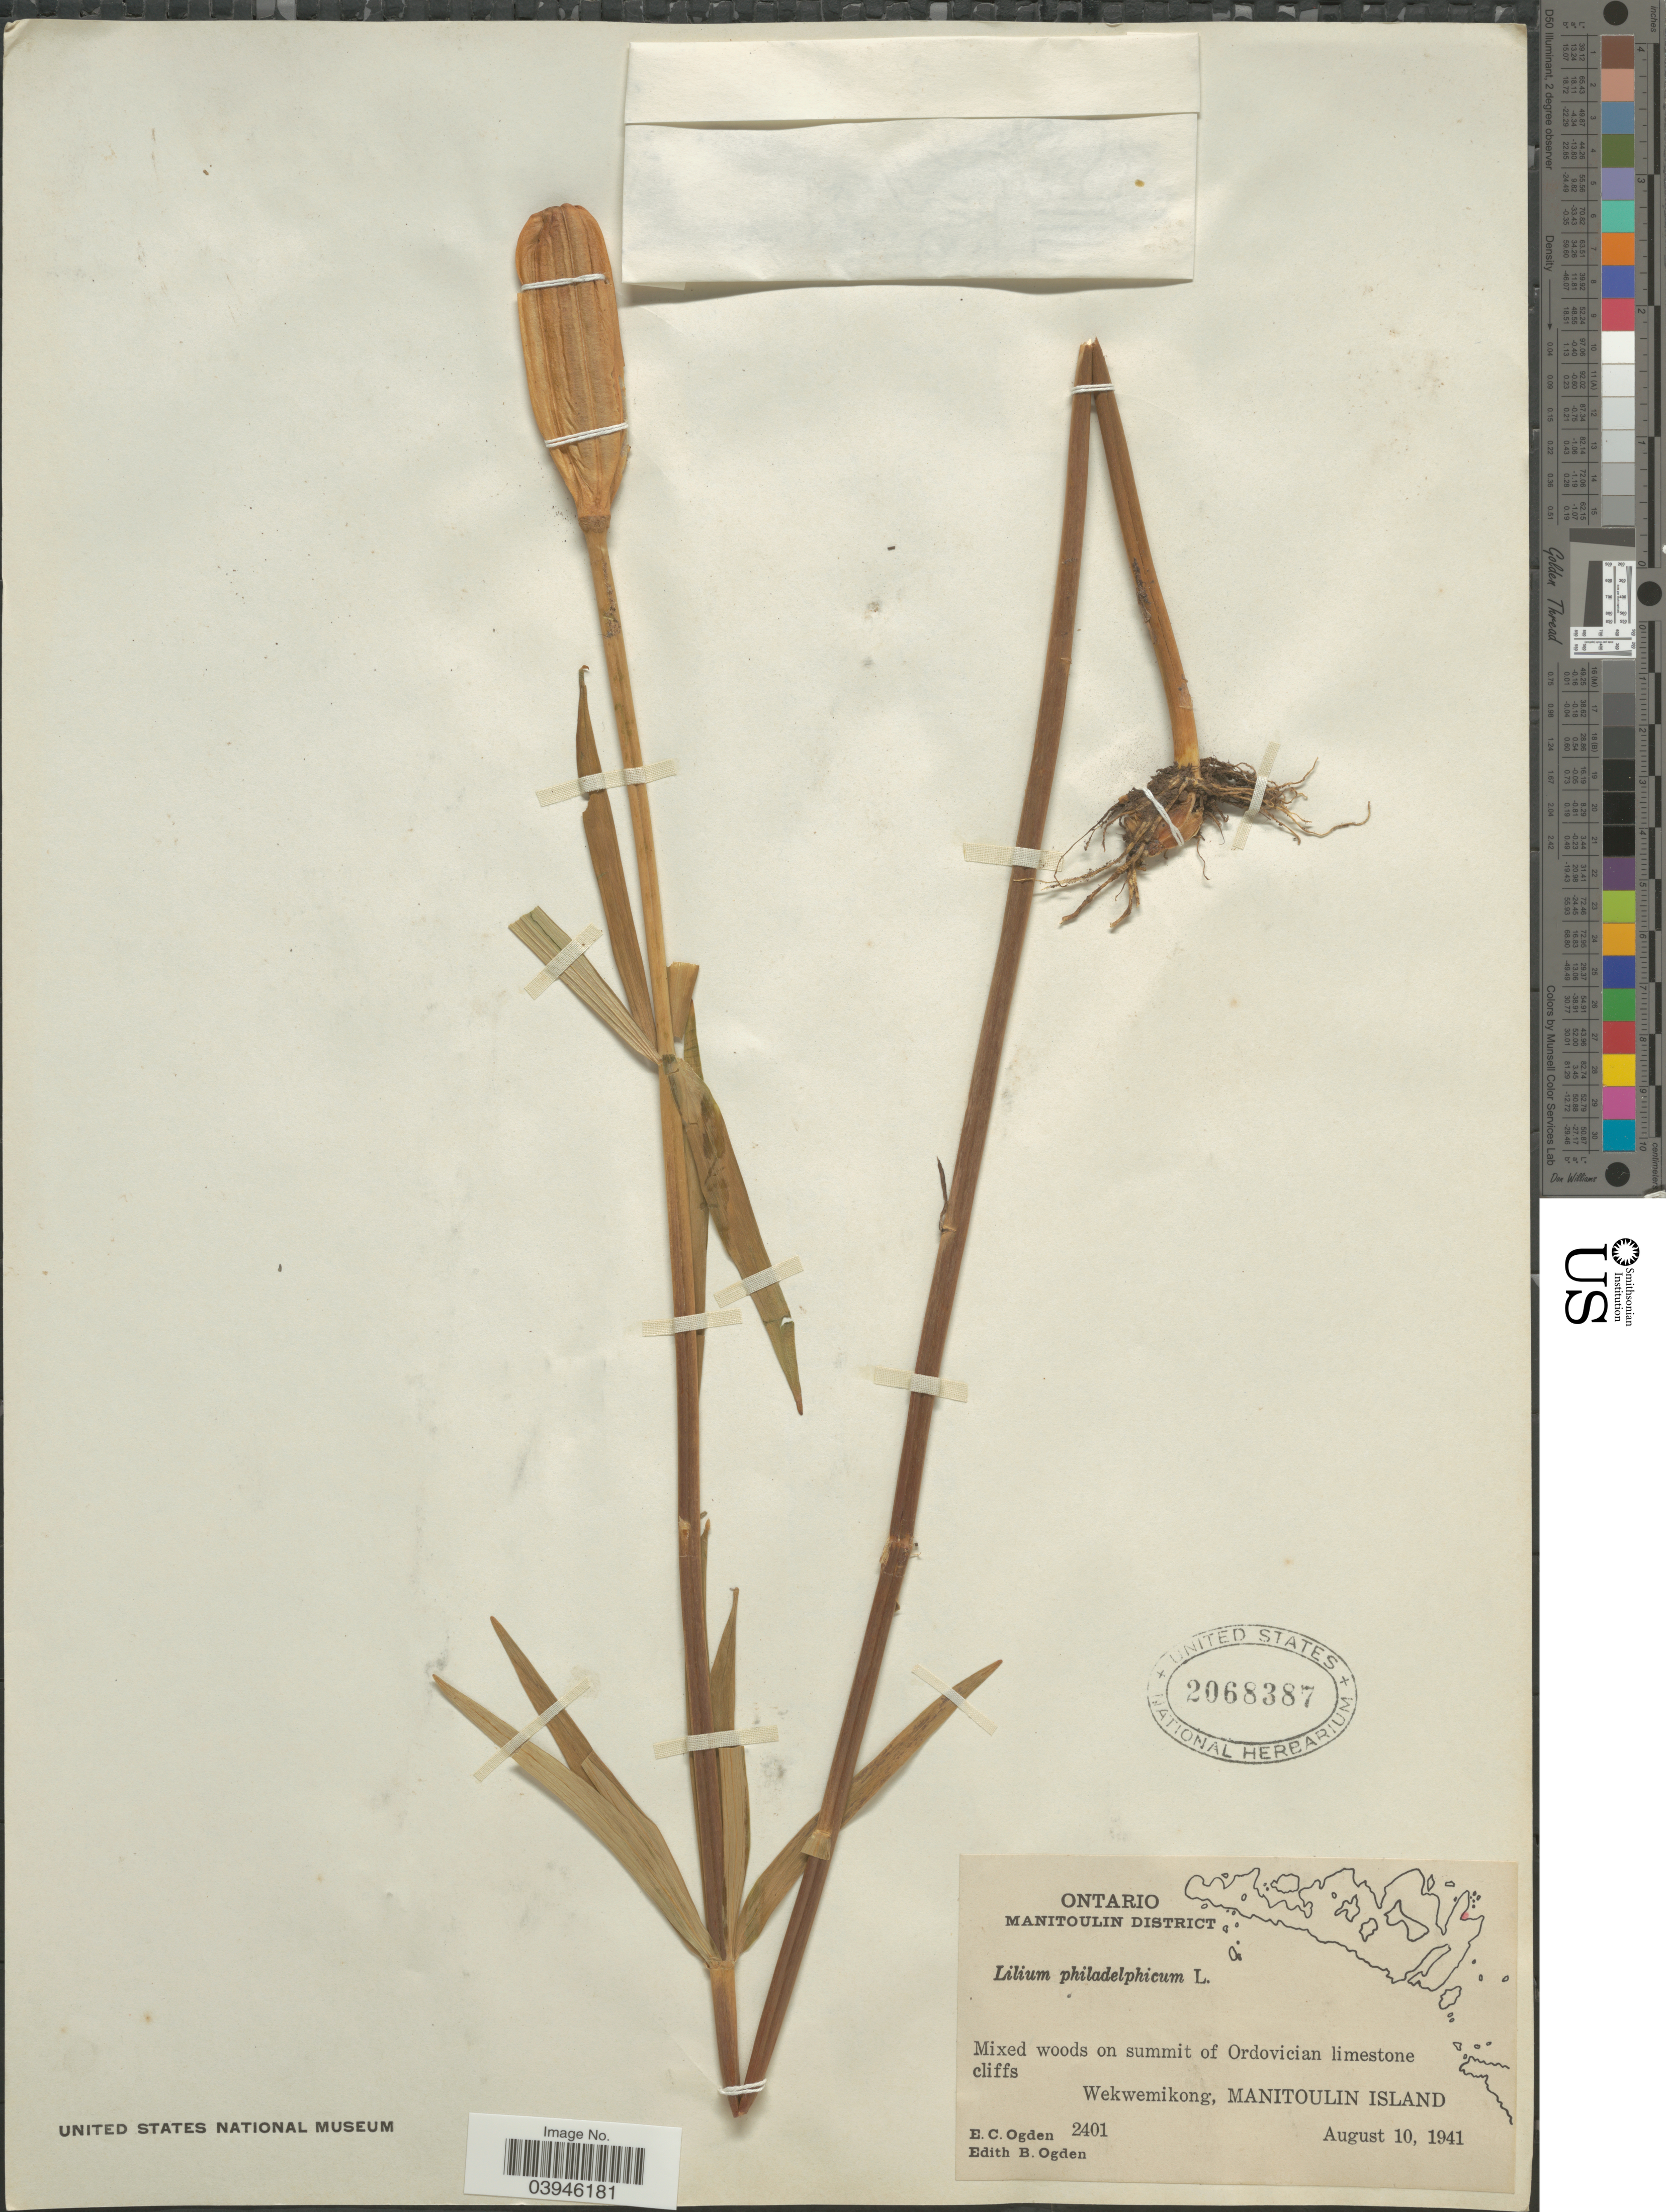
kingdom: Plantae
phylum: Tracheophyta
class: Liliopsida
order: Liliales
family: Liliaceae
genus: Lilium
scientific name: Lilium philadelphicum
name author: L.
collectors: E. Ogden & E. Ogden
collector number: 2401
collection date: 1941-08-10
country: Canada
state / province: Ontario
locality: Manitoulin District. On summit of Ordovician limestone cliffs. Wekwemikong, Manitoulin Island.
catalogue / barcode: US 2068387